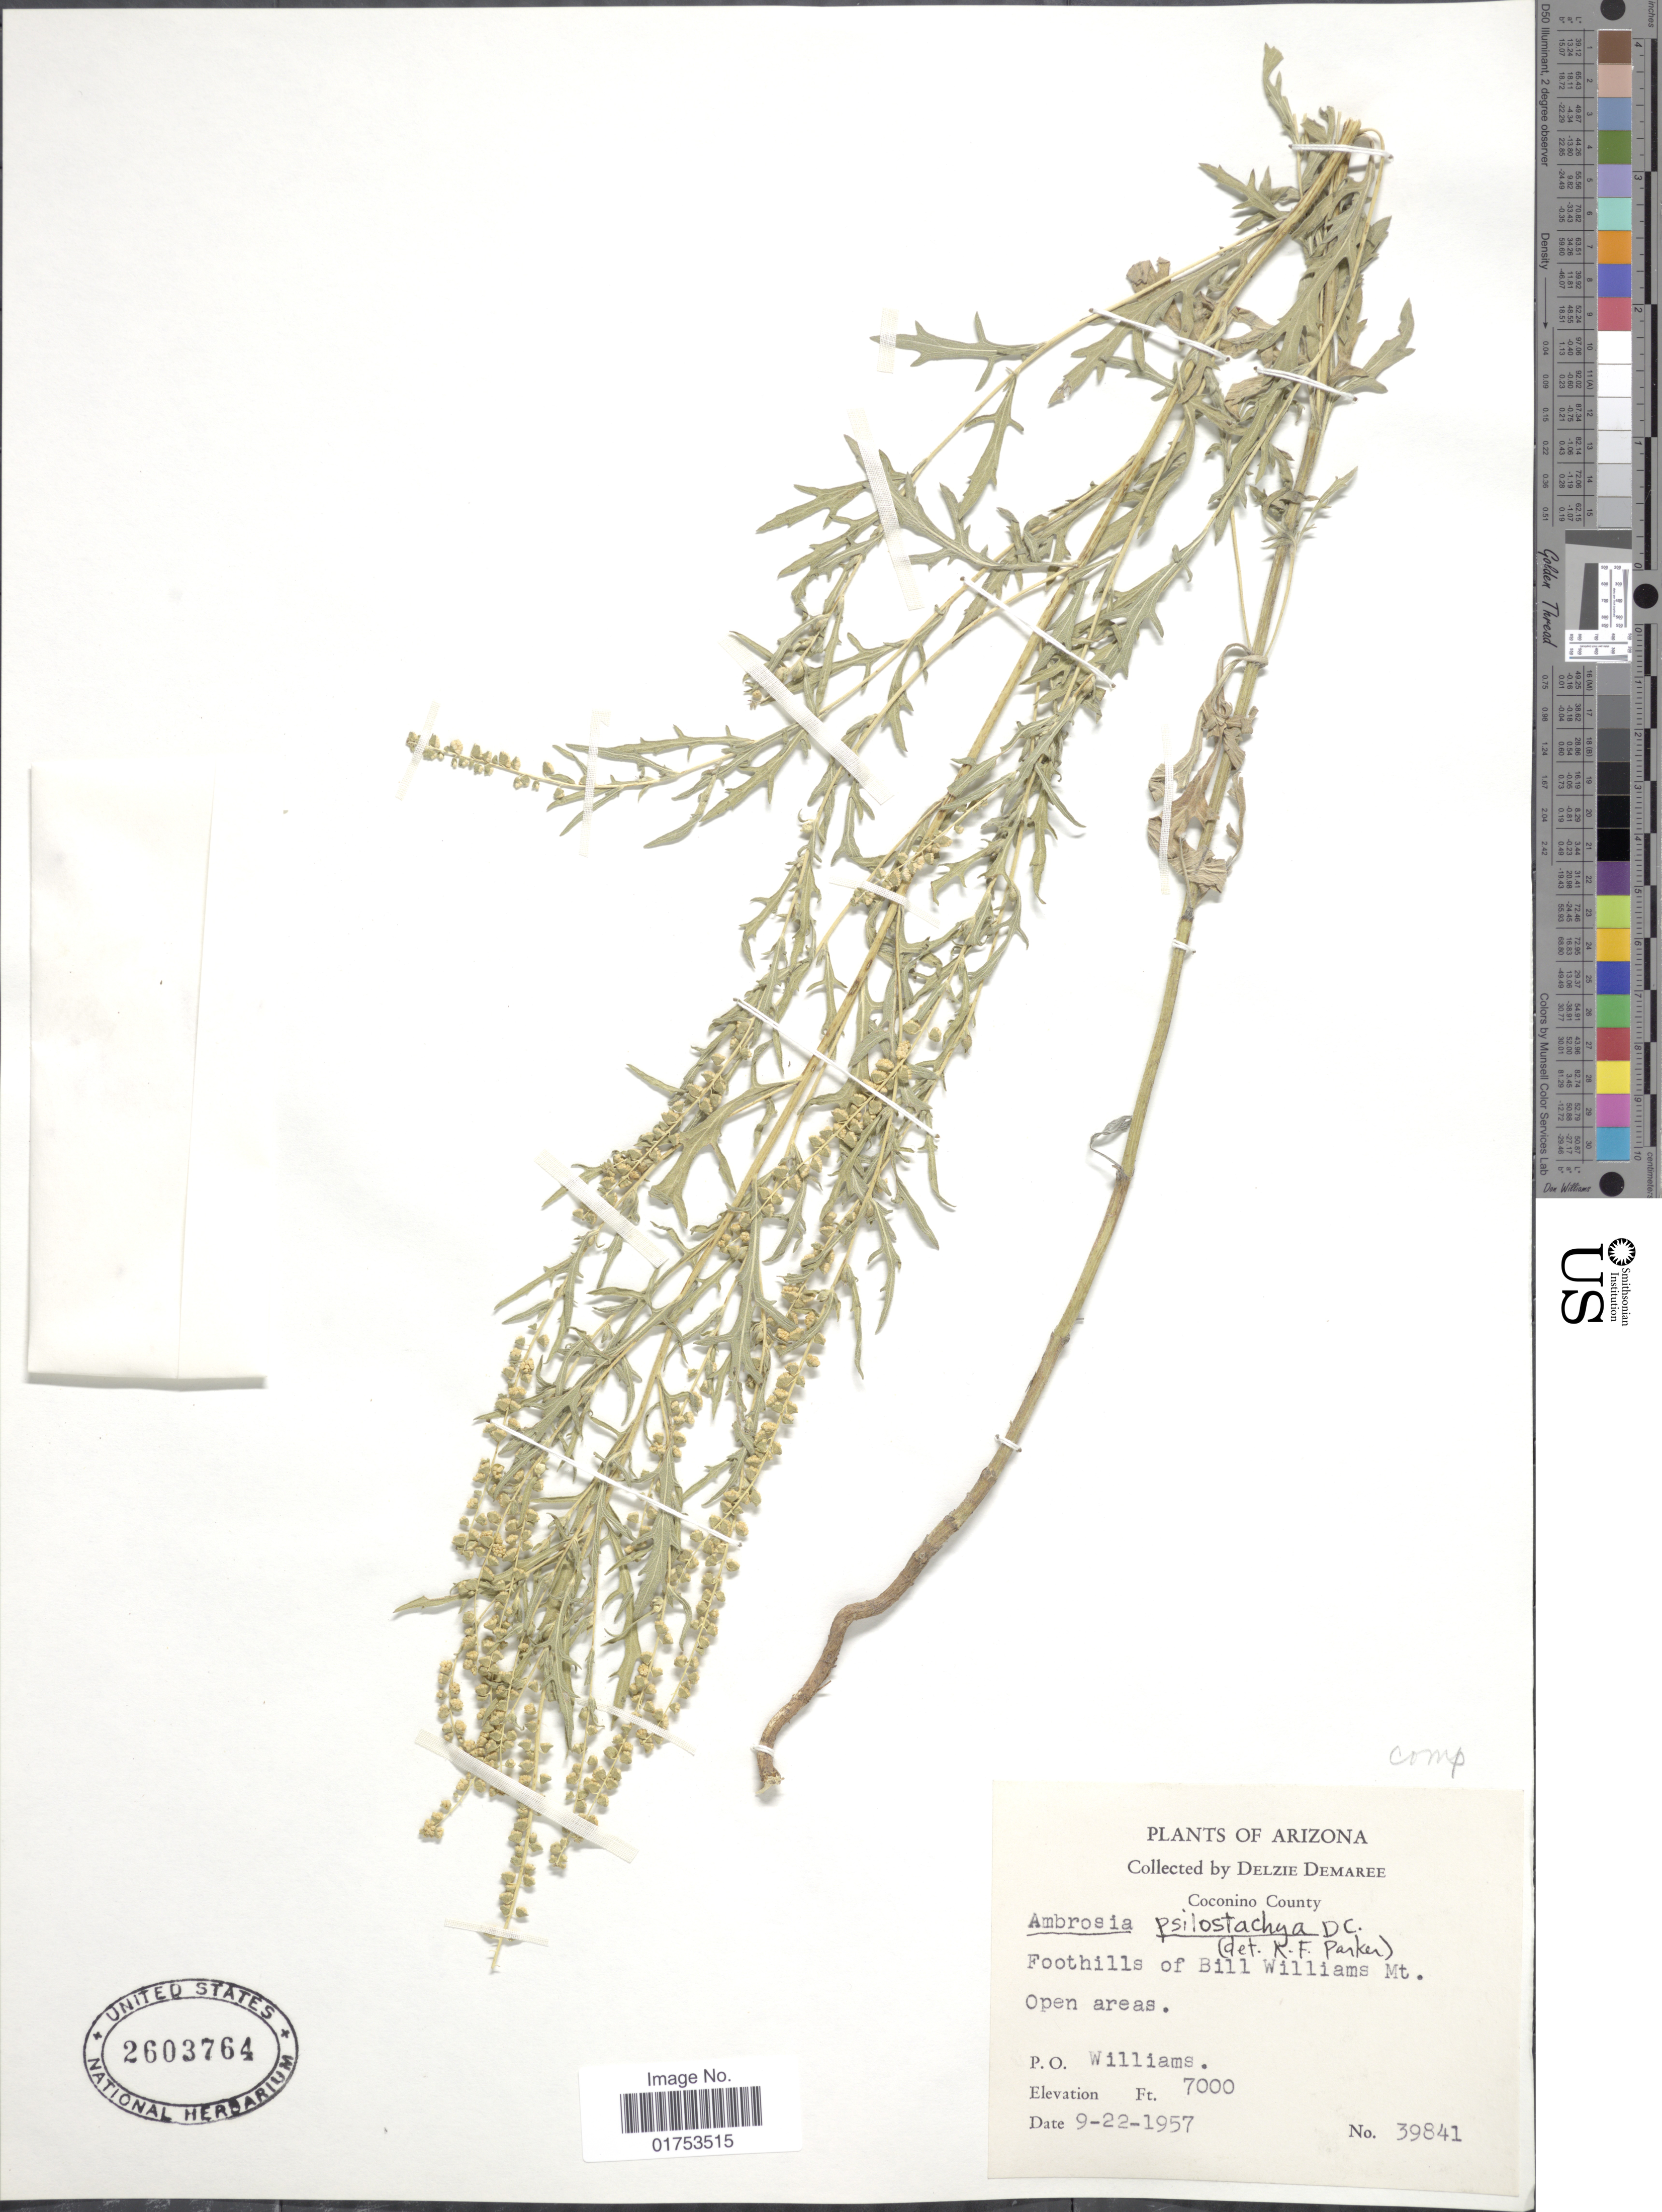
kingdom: Plantae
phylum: Tracheophyta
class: Magnoliopsida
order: Asterales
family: Asteraceae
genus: Ambrosia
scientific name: Ambrosia psilostachya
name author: DC.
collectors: D. Demaree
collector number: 39841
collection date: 1957-09-22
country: United States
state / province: Arizona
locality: Coconino County, Foothills of Bill Williams Mt., Williams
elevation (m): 2134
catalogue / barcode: US 2603764